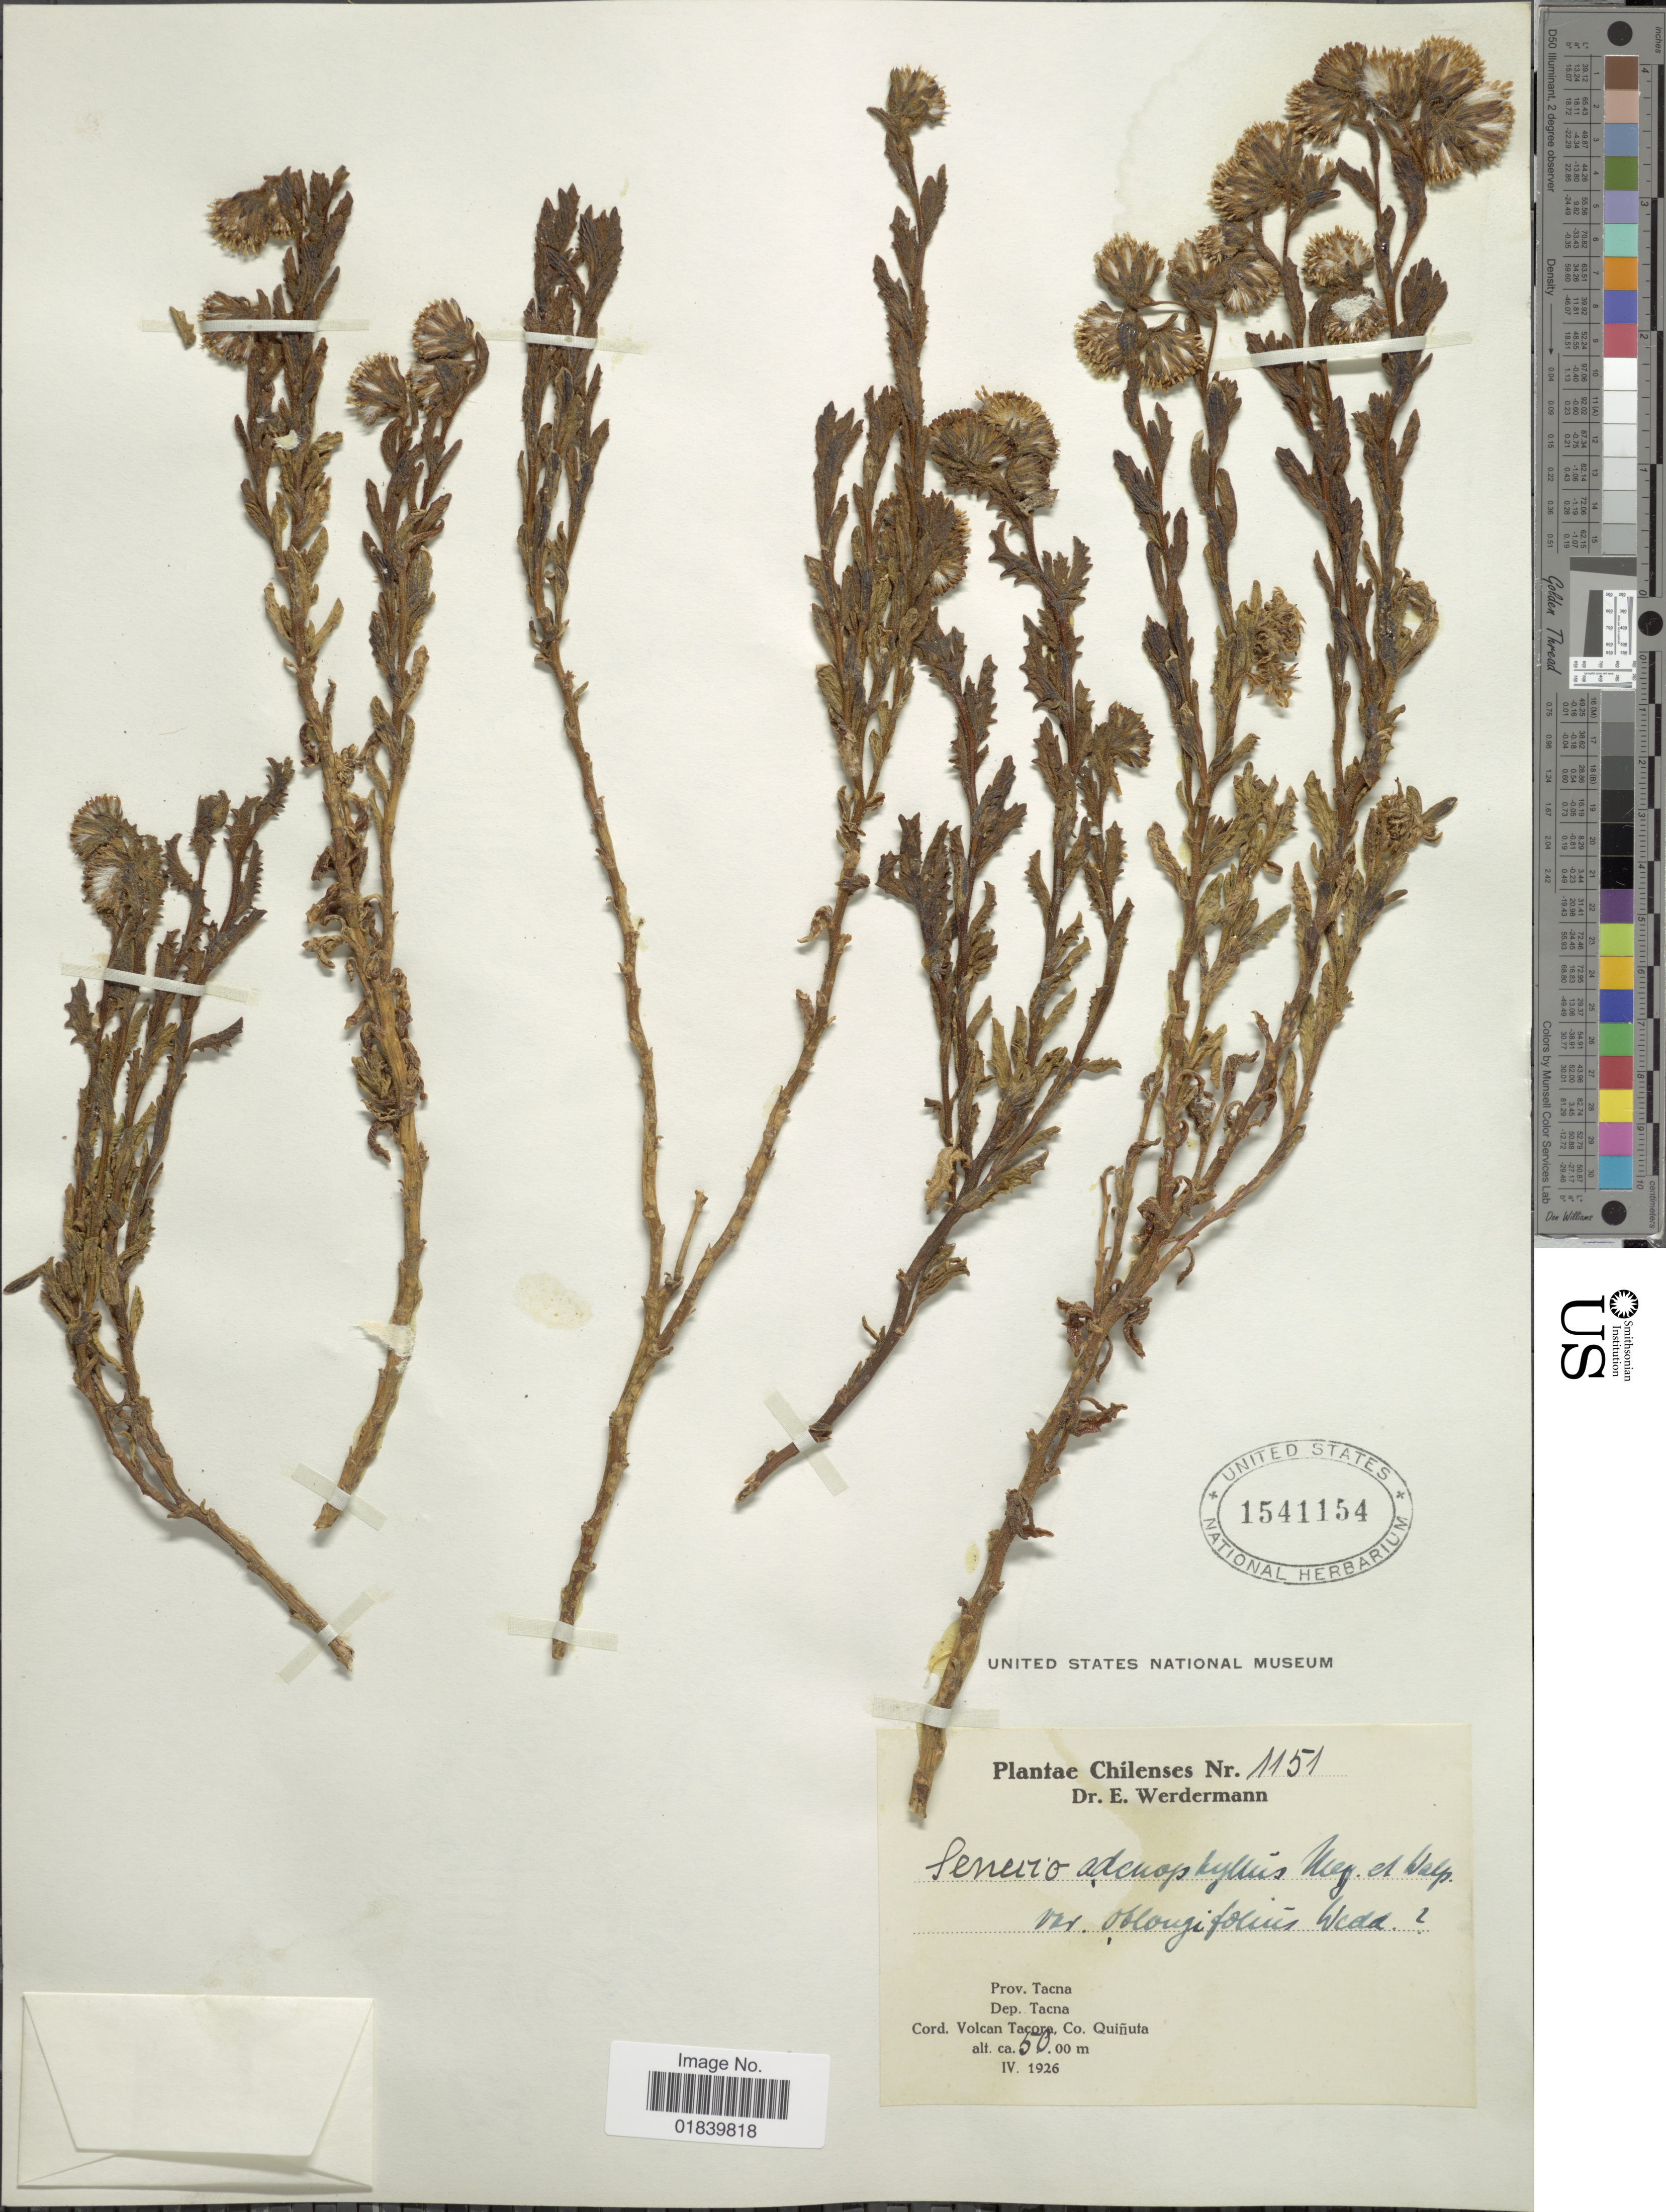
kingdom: Plantae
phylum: Tracheophyta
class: Magnoliopsida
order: Asterales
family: Asteraceae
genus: Senecio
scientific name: Senecio adenophyllus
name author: Meyen & Walp.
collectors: E. Werdermann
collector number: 1151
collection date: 1926-04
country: Peru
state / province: Tacna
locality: Prov. Tacna. Dep.Tacna. Cord. Volcan Tocora, Co. Quinuta.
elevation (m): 5000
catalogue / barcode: US 1541154